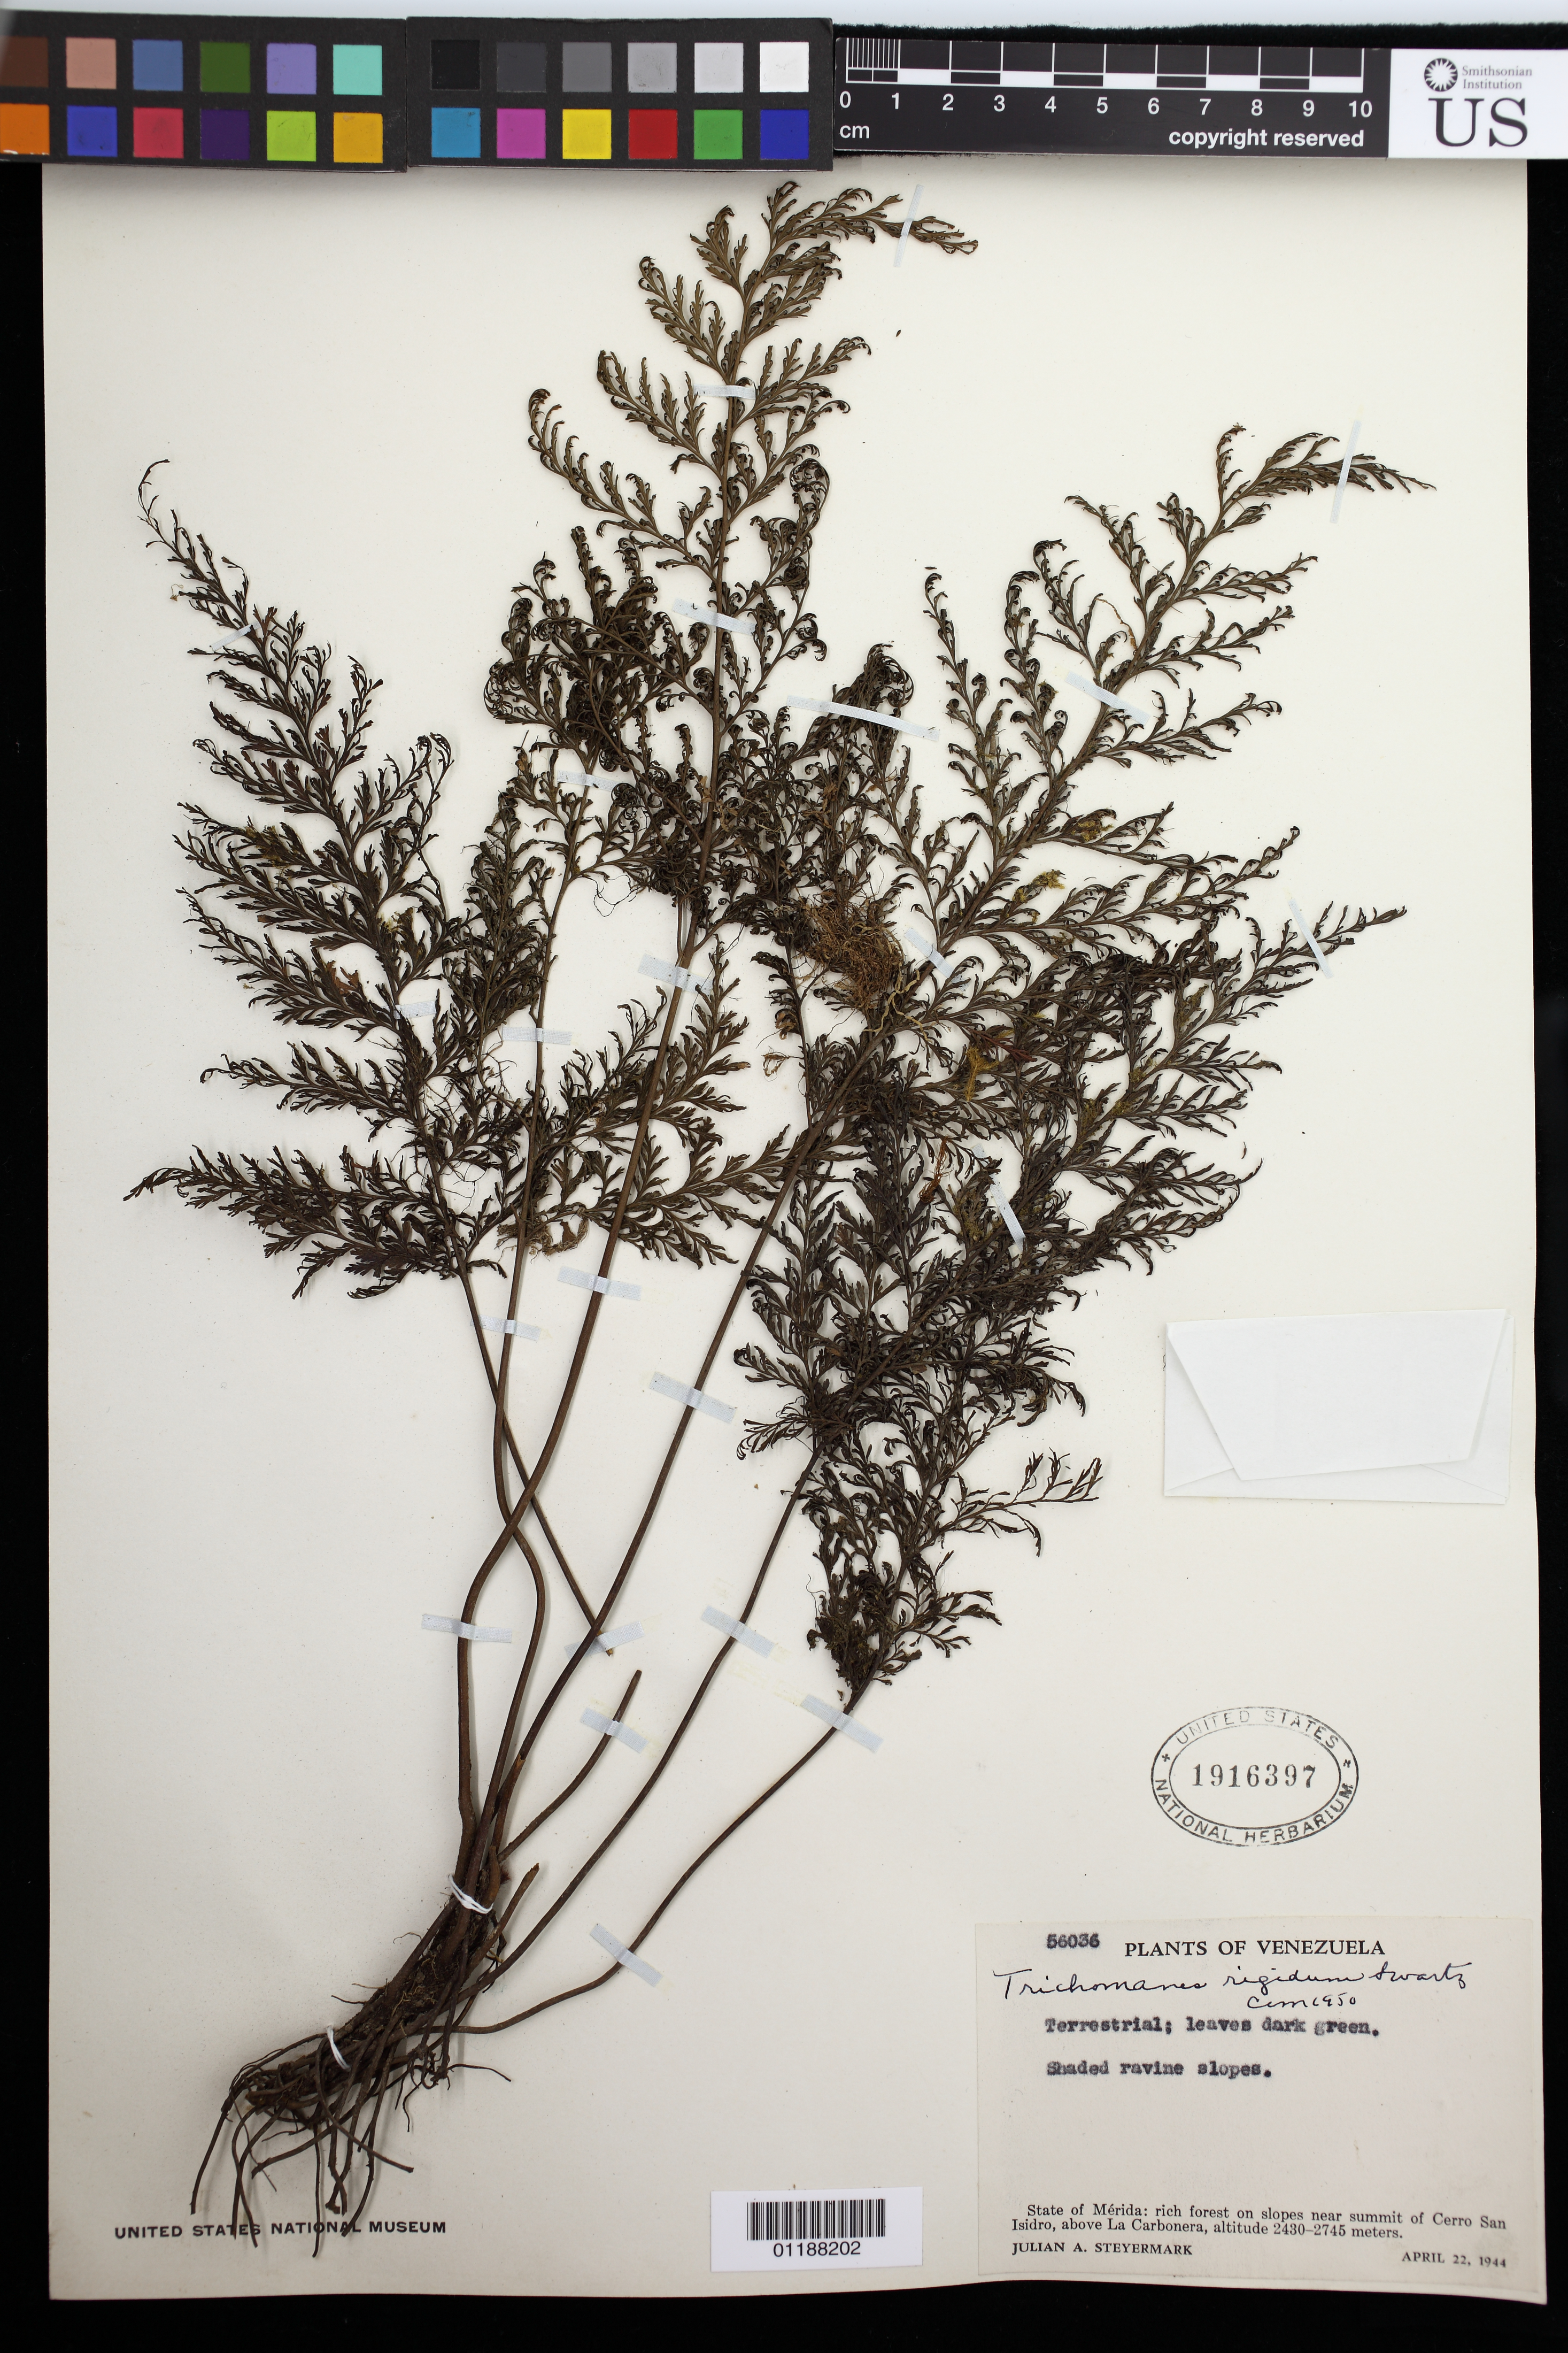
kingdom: Plantae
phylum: Tracheophyta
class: Polypodiopsida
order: Hymenophyllales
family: Hymenophyllaceae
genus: Abrodictyum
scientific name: Abrodictyum rigidum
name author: (Sw.) Ebihara & Dubuisson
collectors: J. Steyermark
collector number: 56036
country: Venezuela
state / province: Mérida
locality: Near summit of Cerro San Isidro, above La Carbonera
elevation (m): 2430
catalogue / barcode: US 1916397